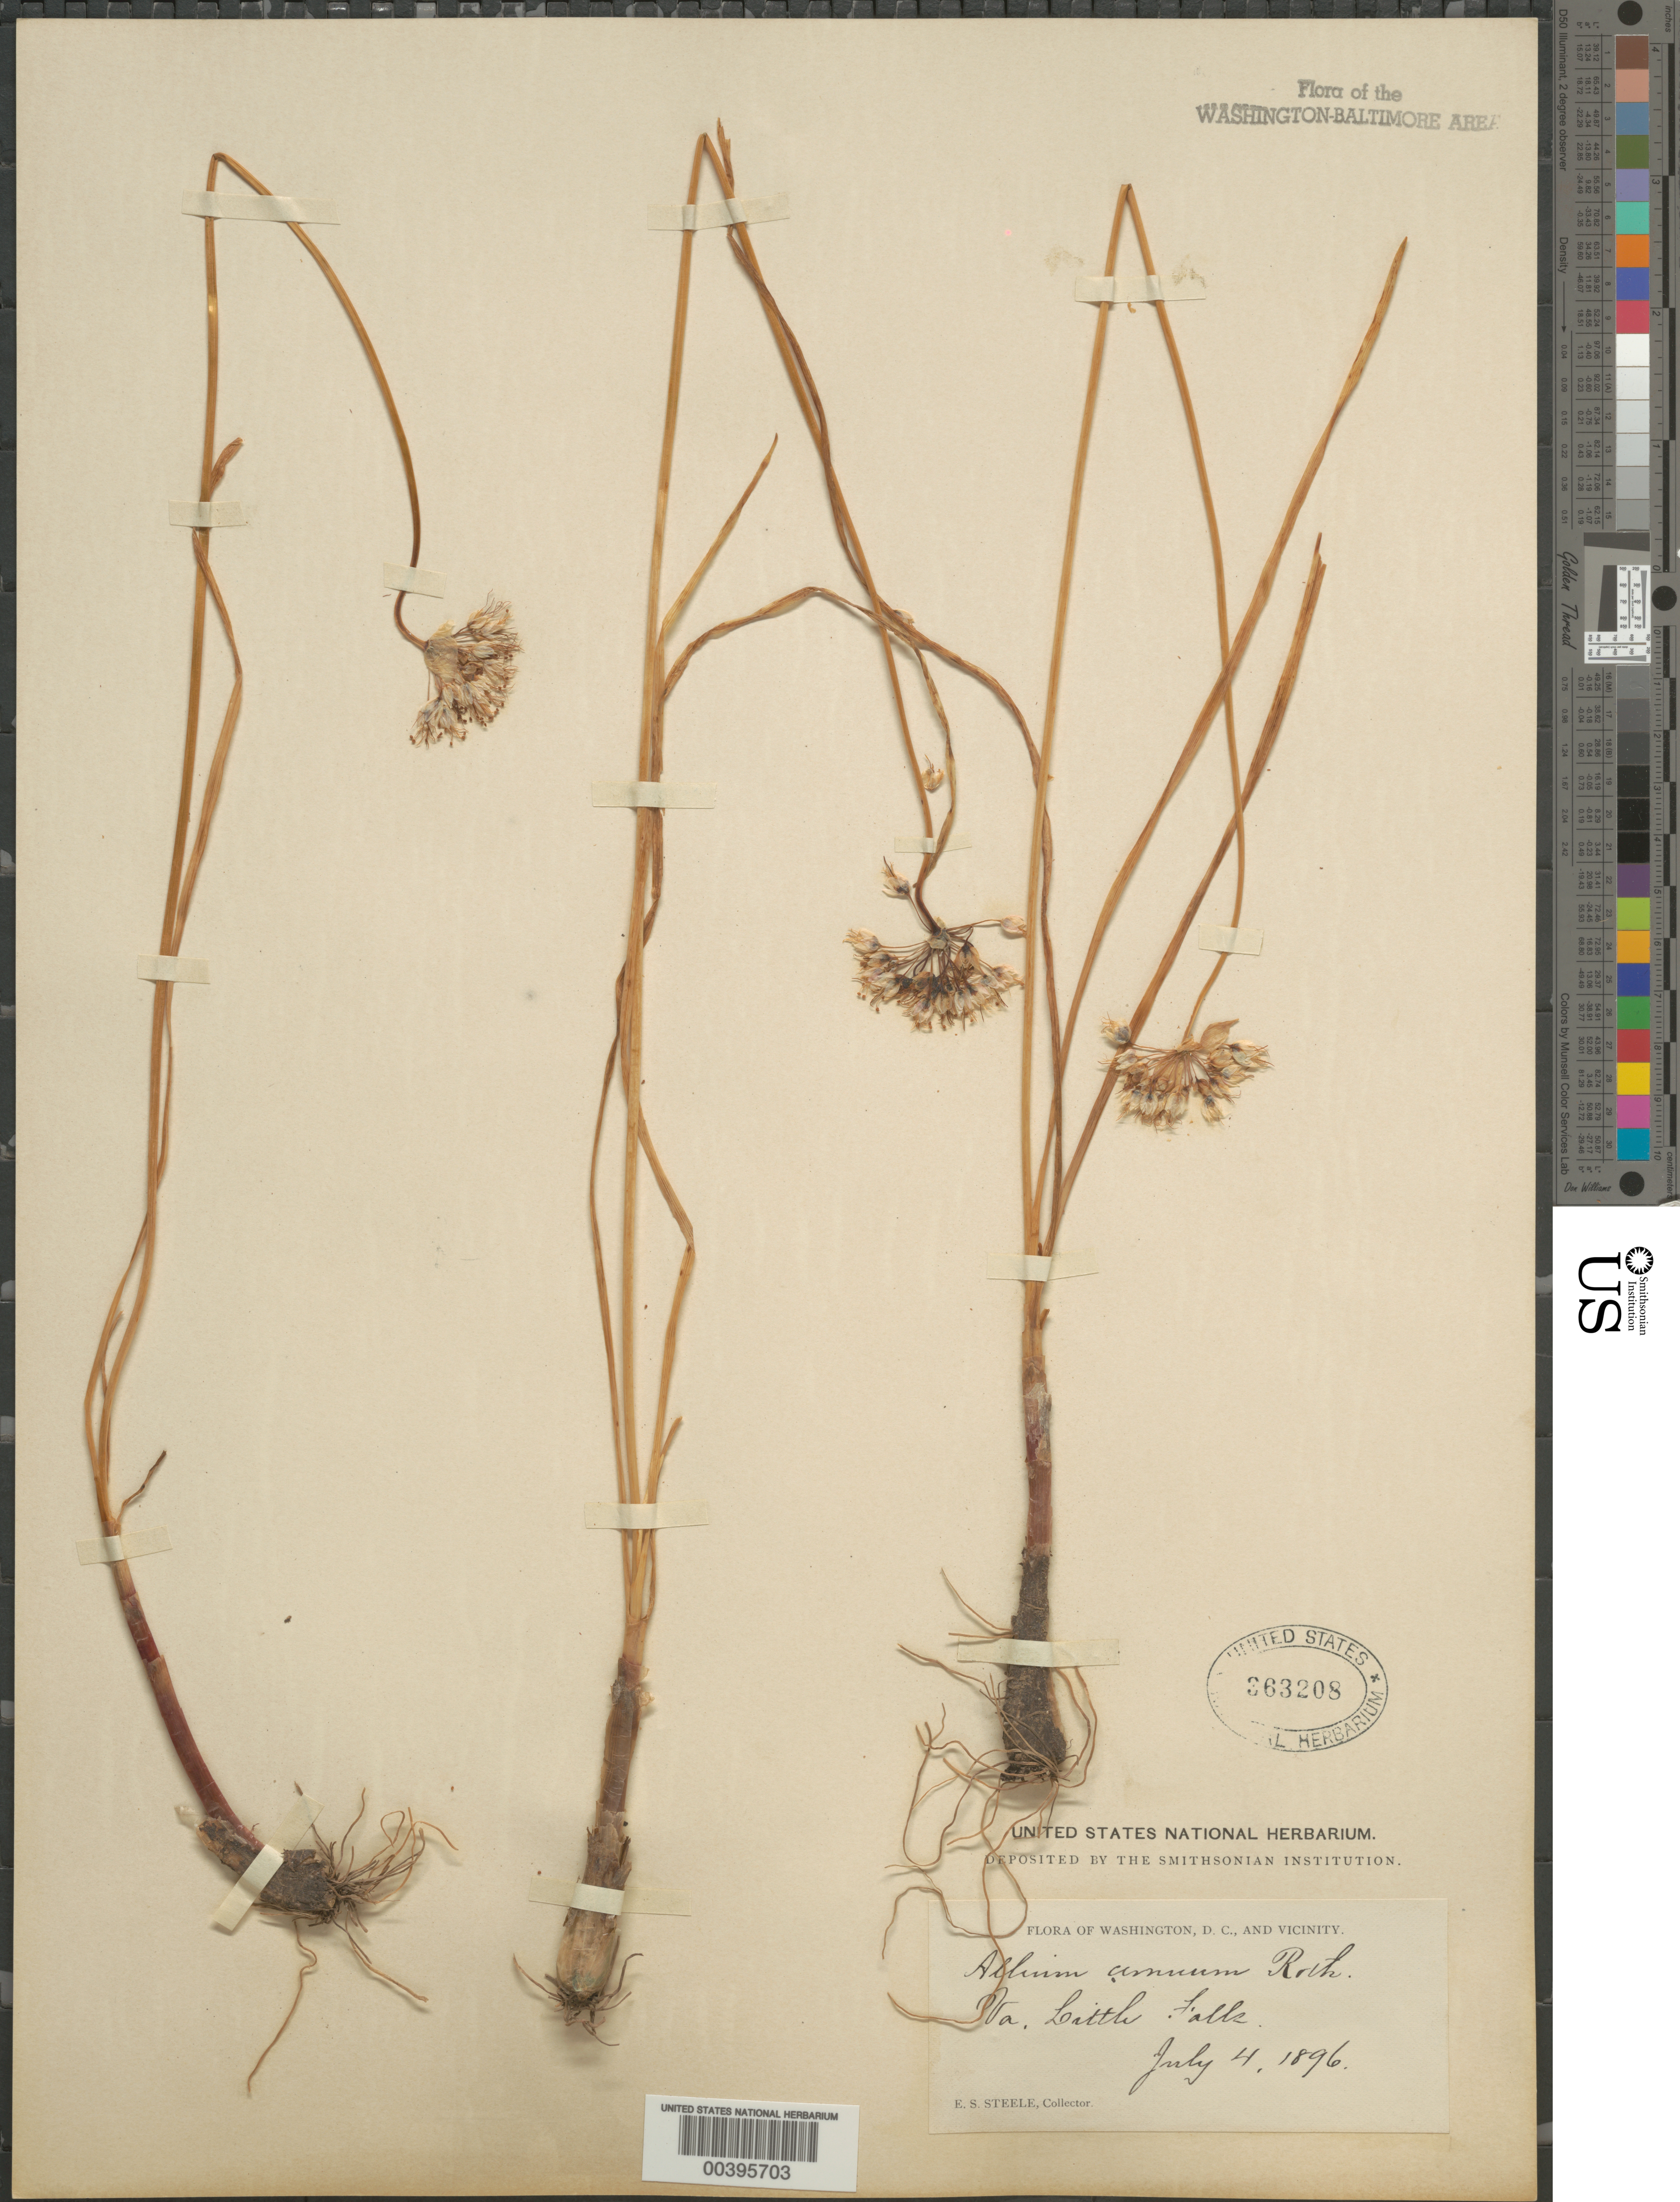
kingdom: Plantae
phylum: Tracheophyta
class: Liliopsida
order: Asparagales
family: Amaryllidaceae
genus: Allium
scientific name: Allium cernuum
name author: Roth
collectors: E. Steele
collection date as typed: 04 Jul 1896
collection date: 1896-07-04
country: United States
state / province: Virginia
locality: Little Falls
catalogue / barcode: US 363208